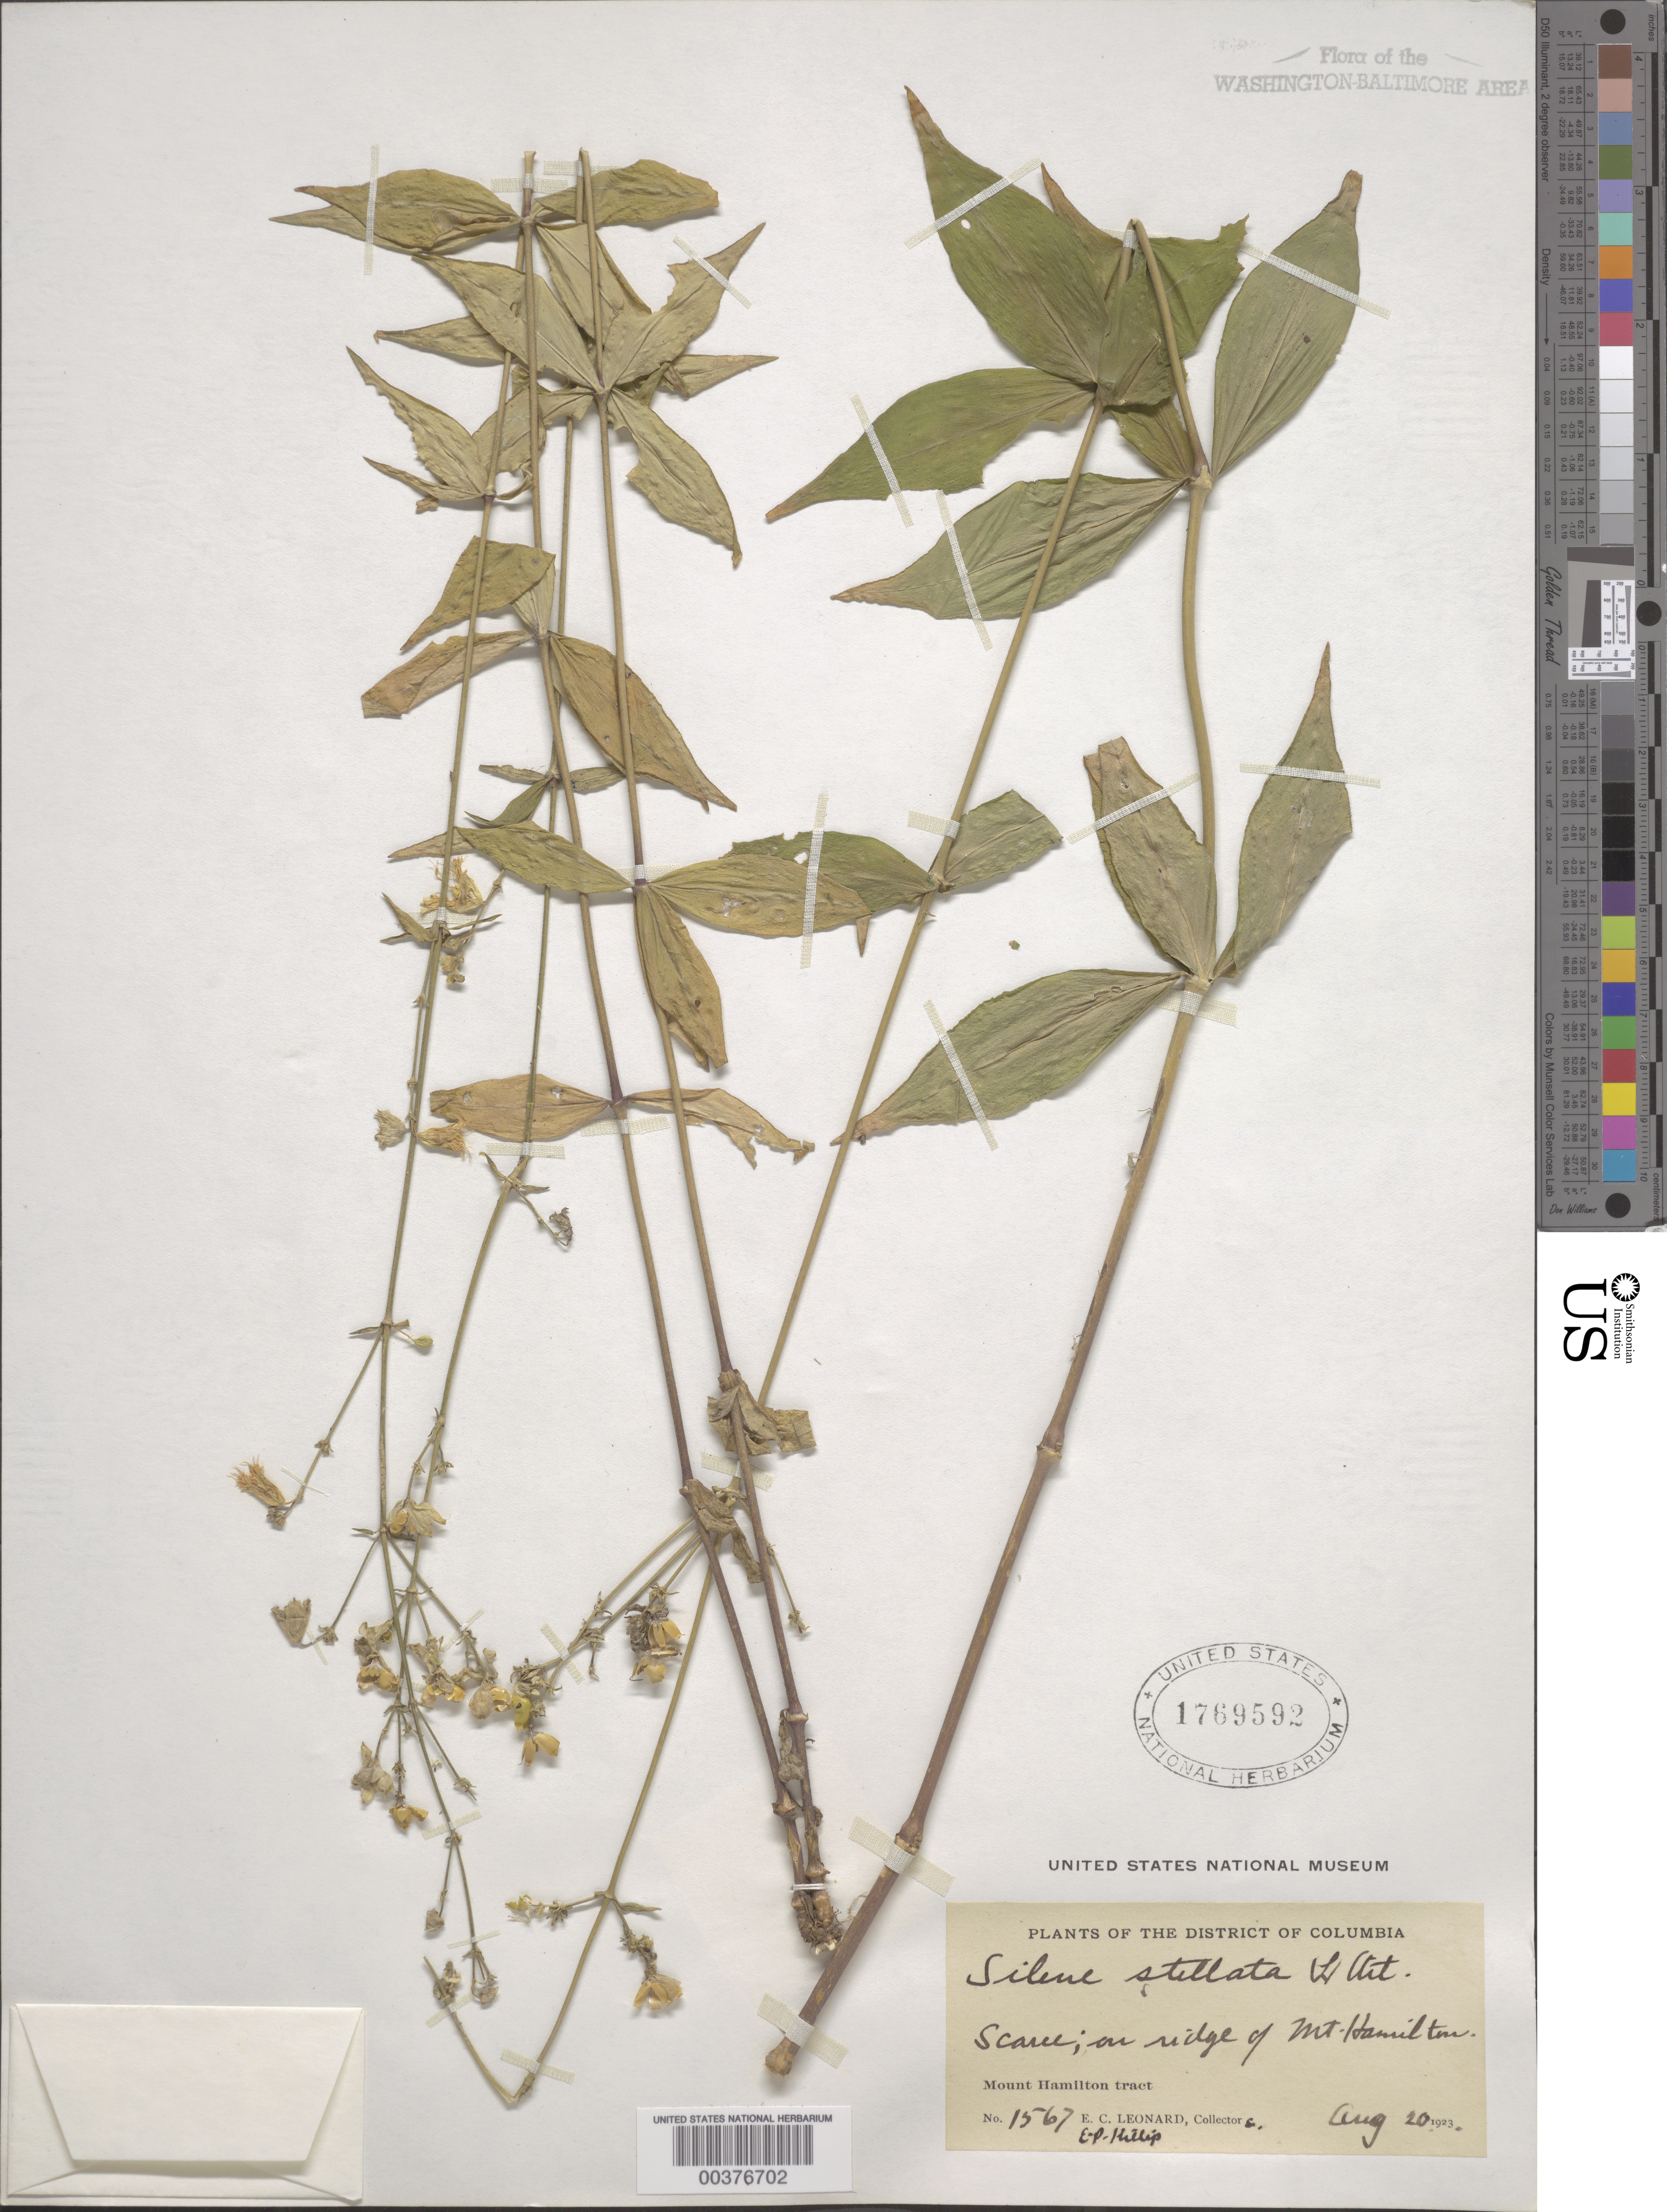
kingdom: Plantae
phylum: Tracheophyta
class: Magnoliopsida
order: Caryophyllales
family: Caryophyllaceae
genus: Silene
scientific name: Silene stellata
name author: (L.) Coyte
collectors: E. C. Leonard & E. P. Killip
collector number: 1567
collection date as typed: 20 Aug 1923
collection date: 1923-08-20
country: United States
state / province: District of Columbia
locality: Mount Hamilton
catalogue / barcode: US 1769592